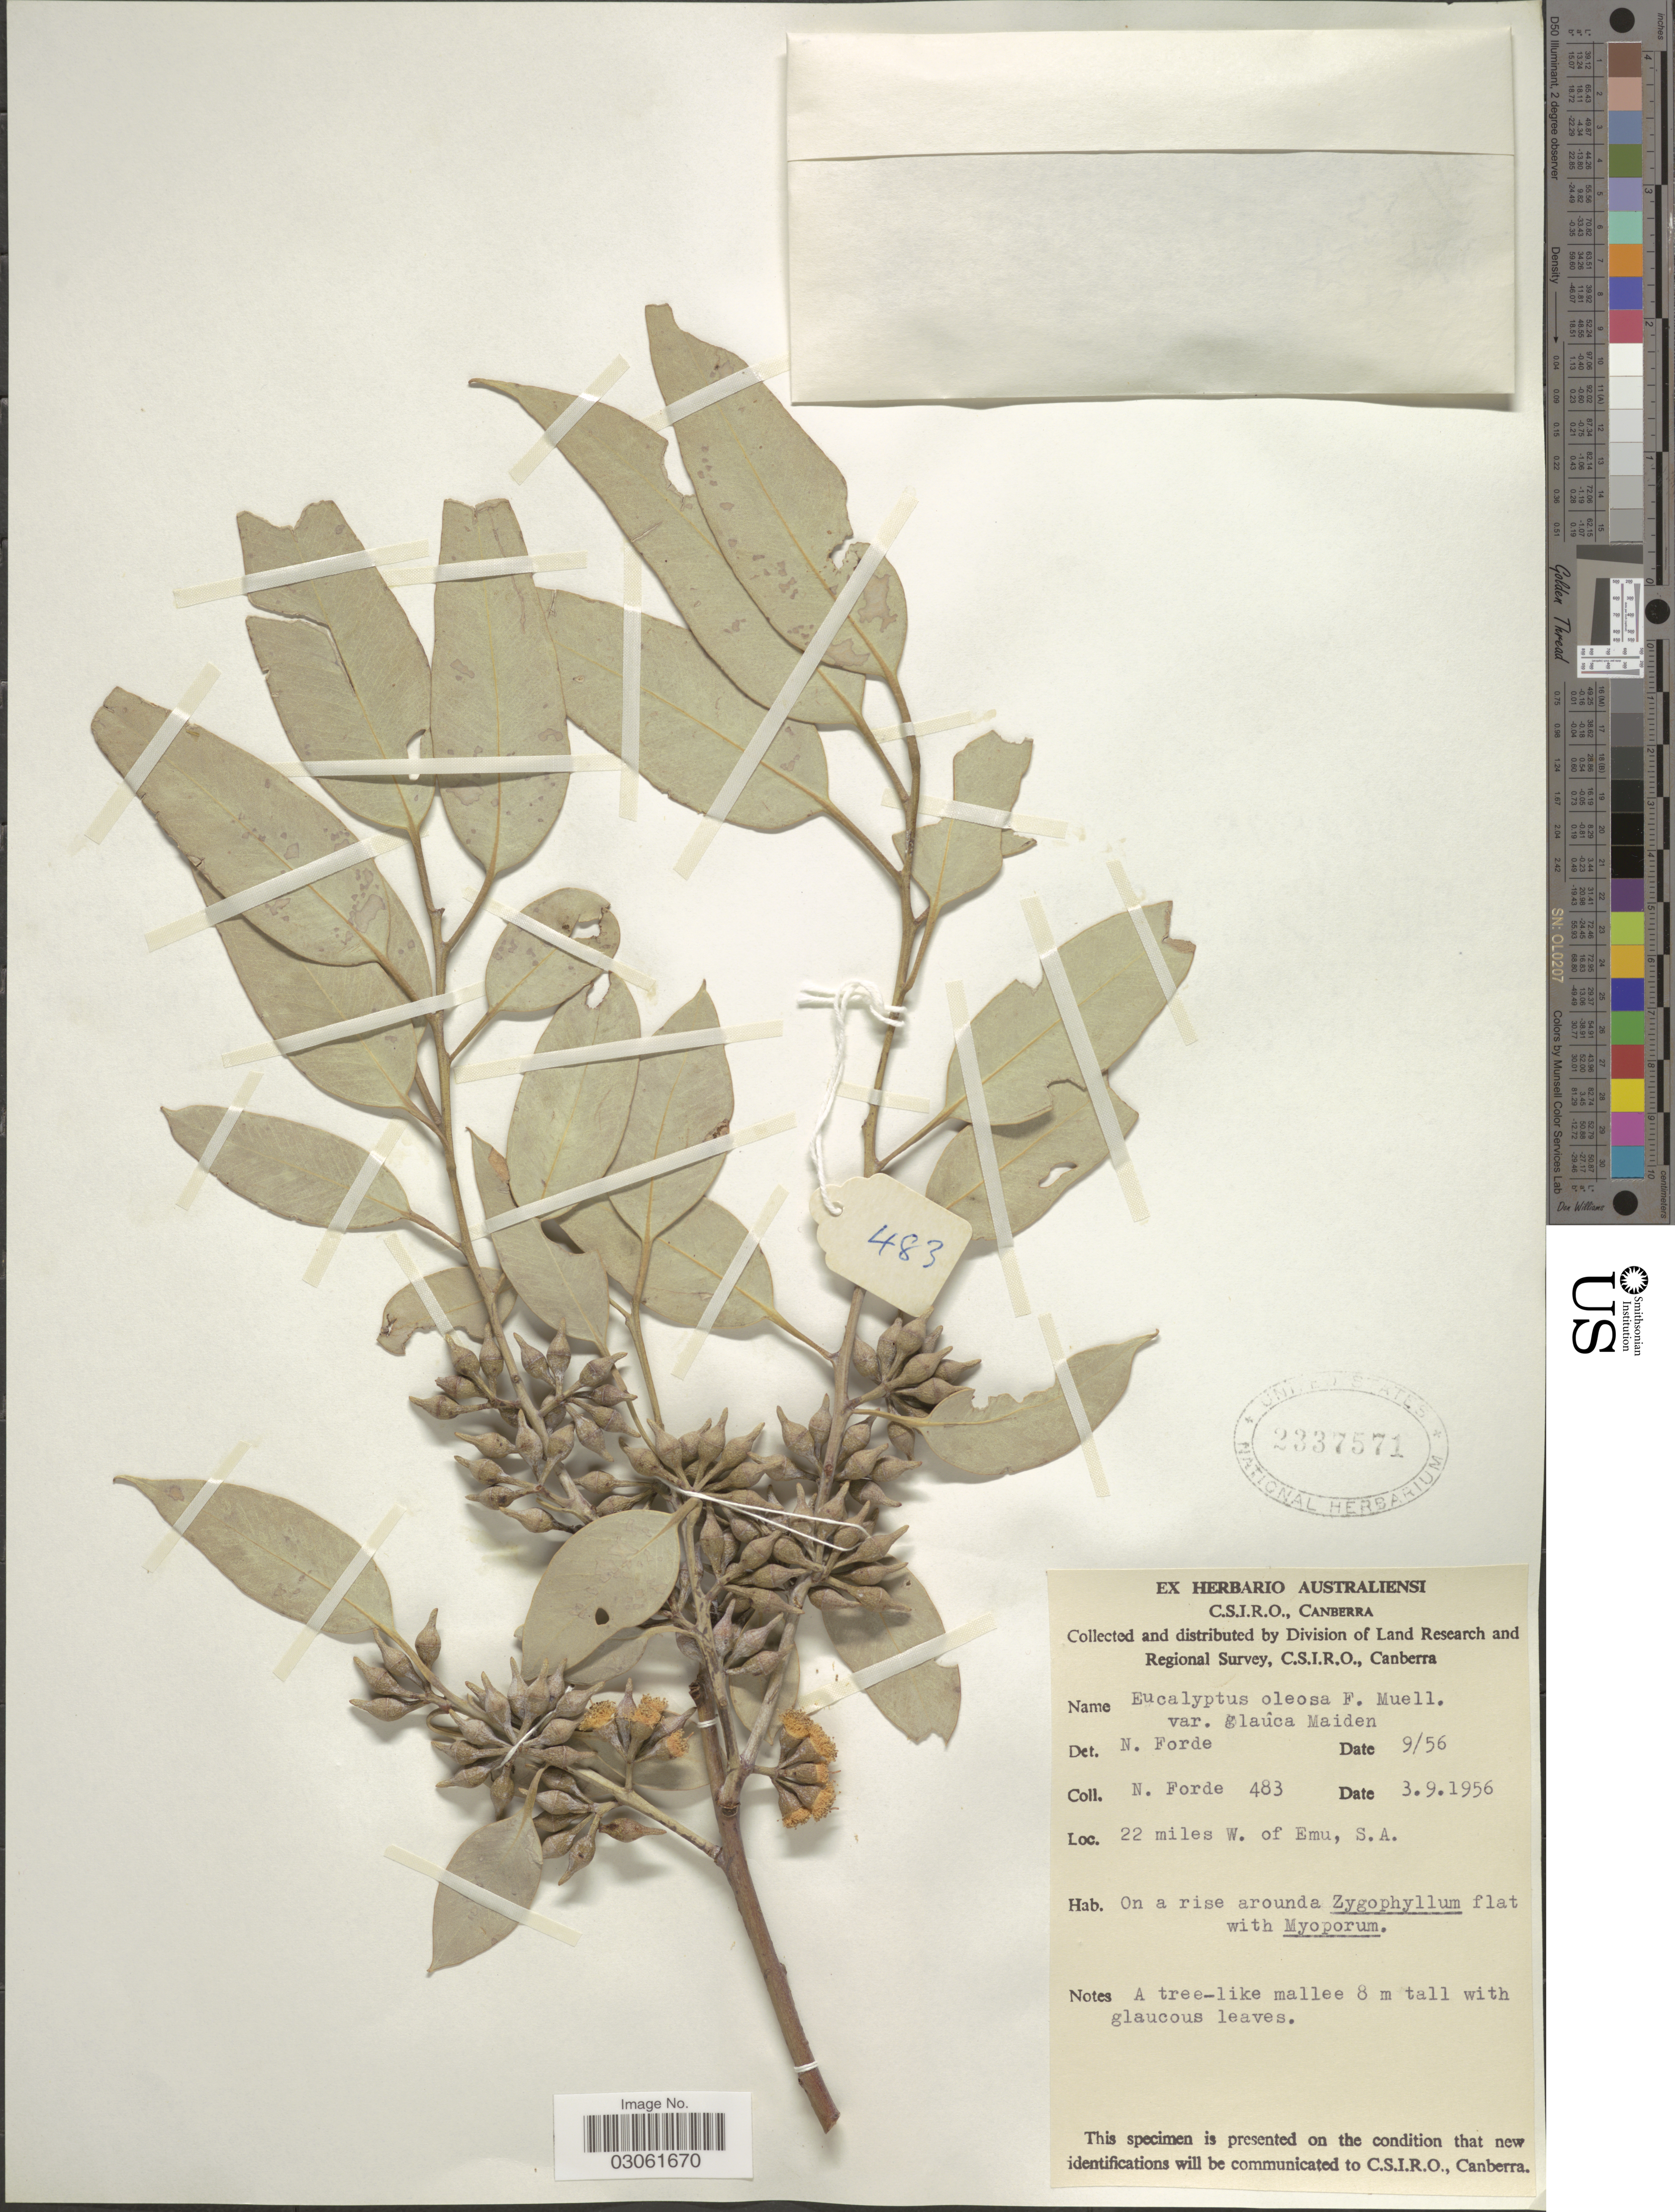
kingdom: Plantae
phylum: Tracheophyta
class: Magnoliopsida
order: Myrtales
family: Myrtaceae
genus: Eucalyptus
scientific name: Eucalyptus oleosa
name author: F. Muell. ex Miq.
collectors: N. Forde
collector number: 483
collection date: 1956-09-03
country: Australia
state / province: South Australia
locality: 22 miles W. of Emu.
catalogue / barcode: US 2337571